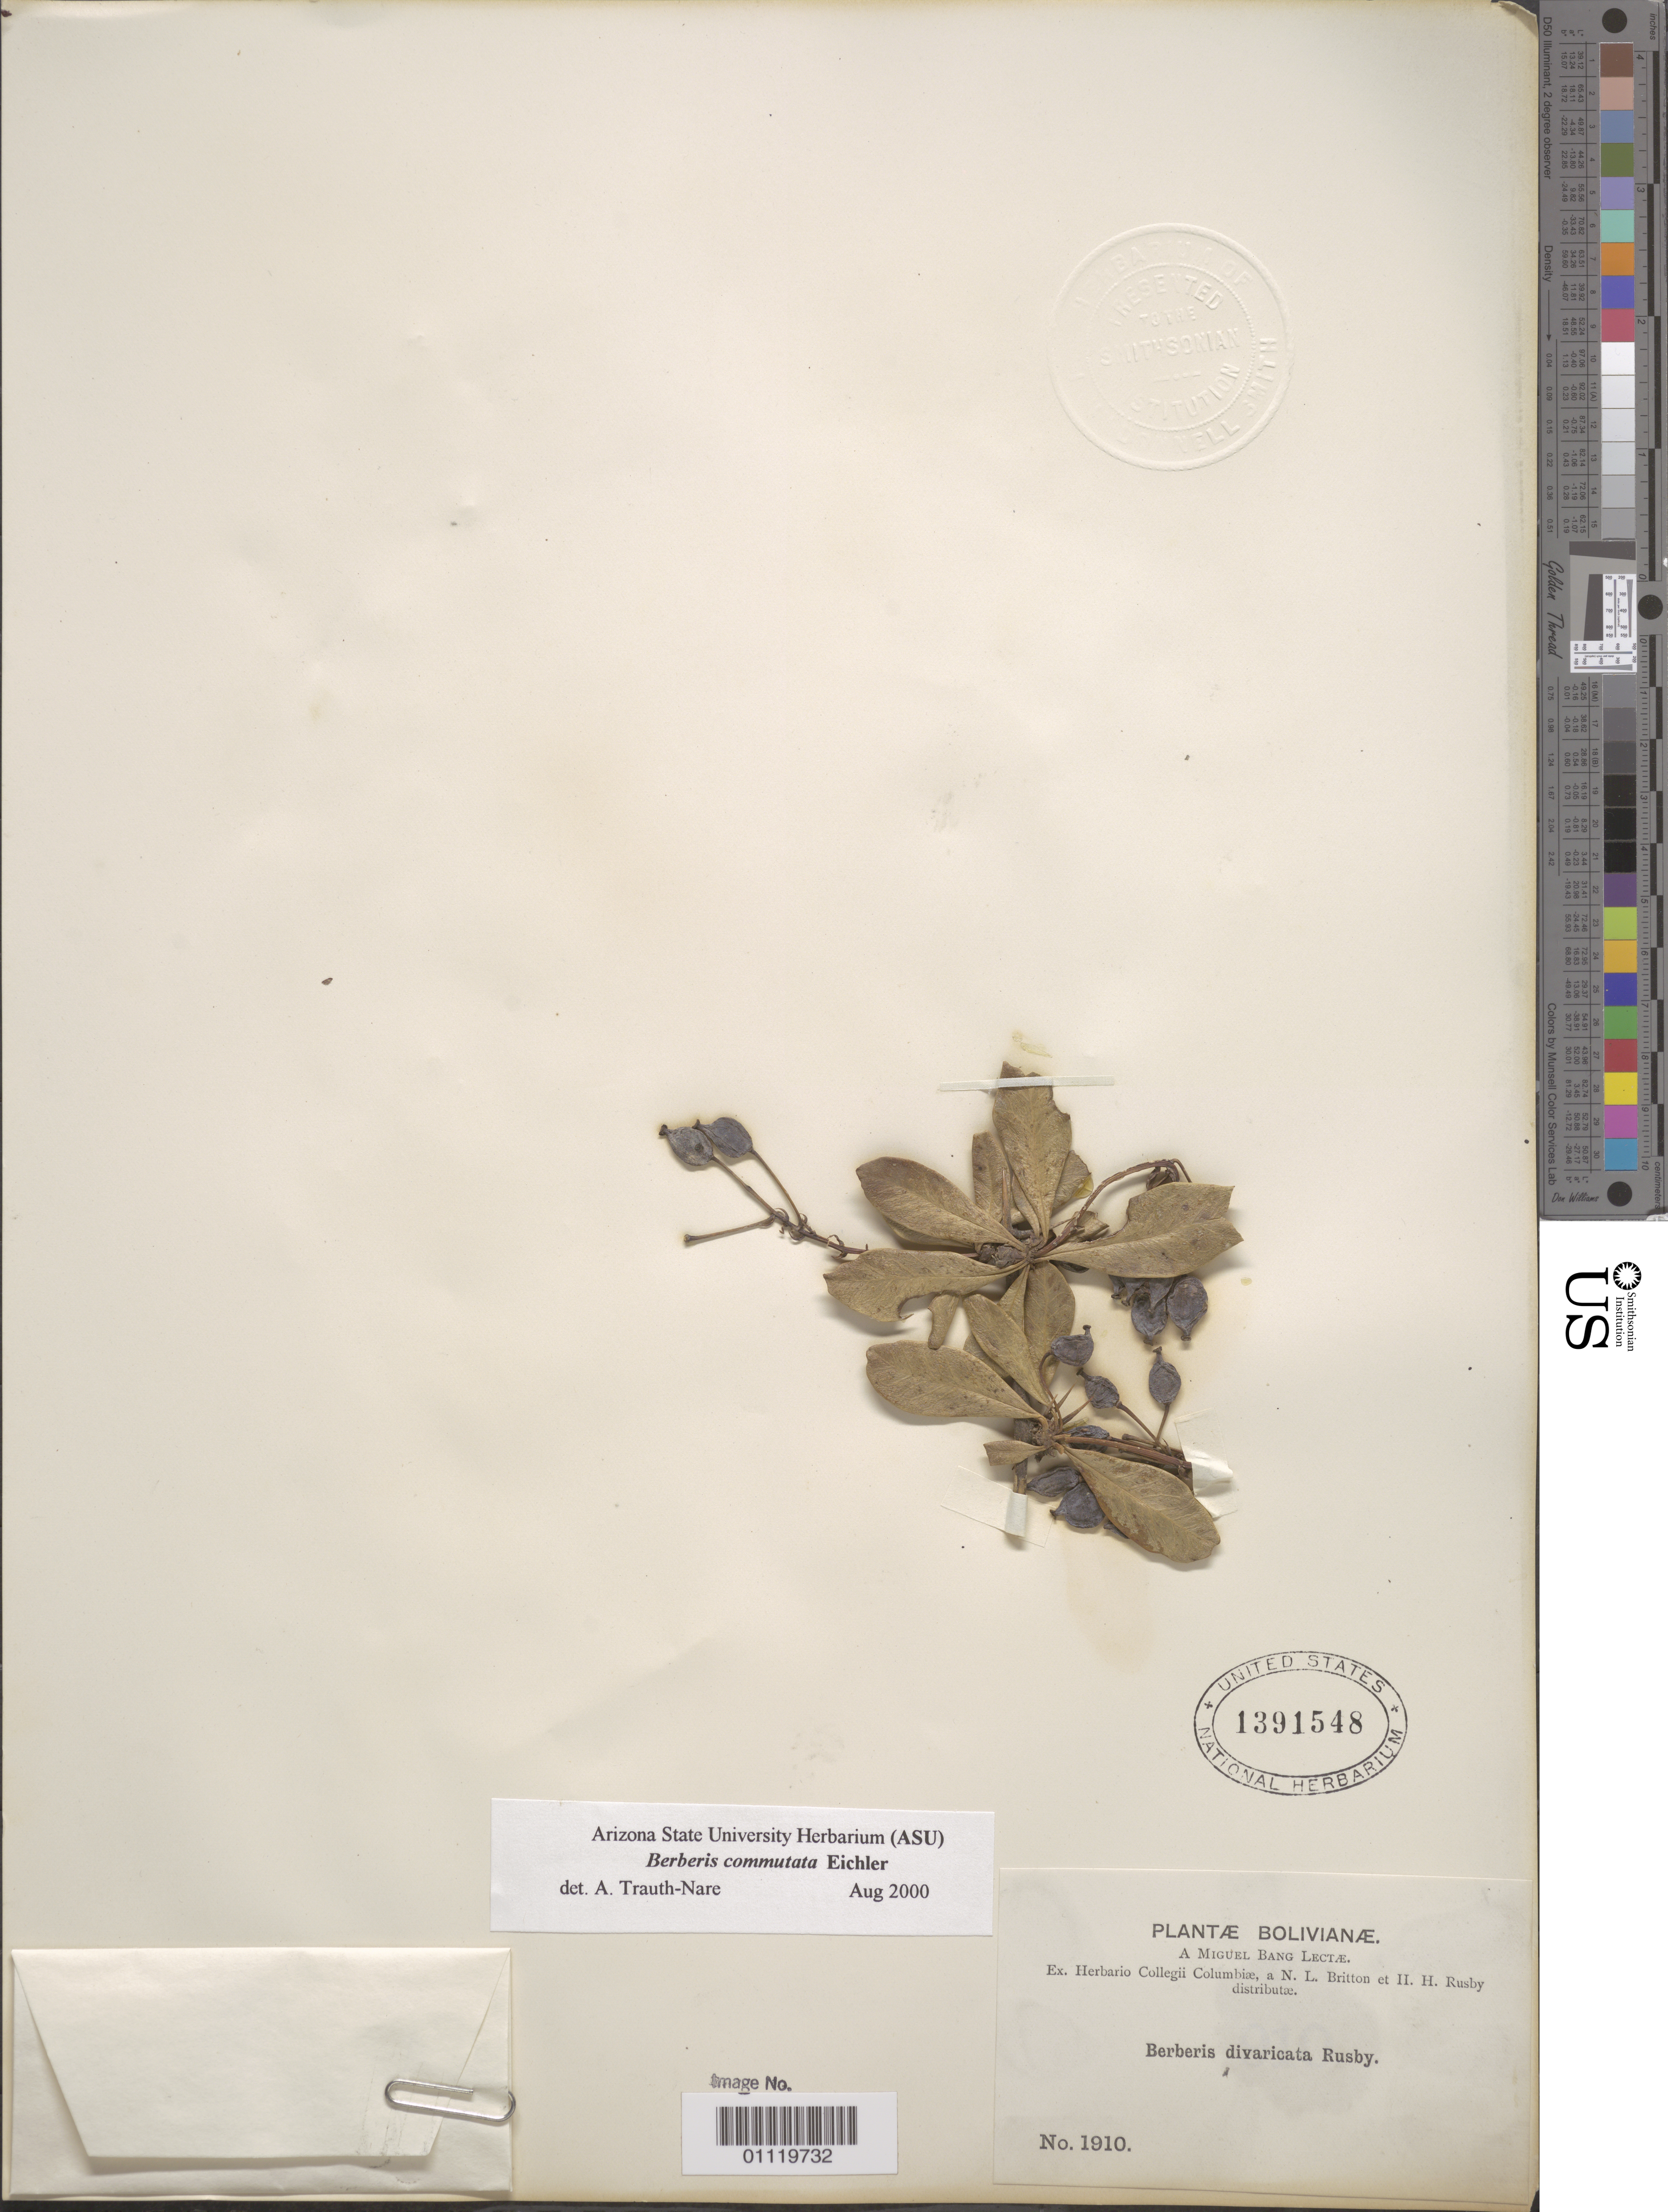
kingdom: Plantae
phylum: Tracheophyta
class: Magnoliopsida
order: Ranunculales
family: Berberidaceae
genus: Berberis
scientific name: Berberis commutata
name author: Eichler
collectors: M. Bang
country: Bolivia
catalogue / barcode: US 1391548